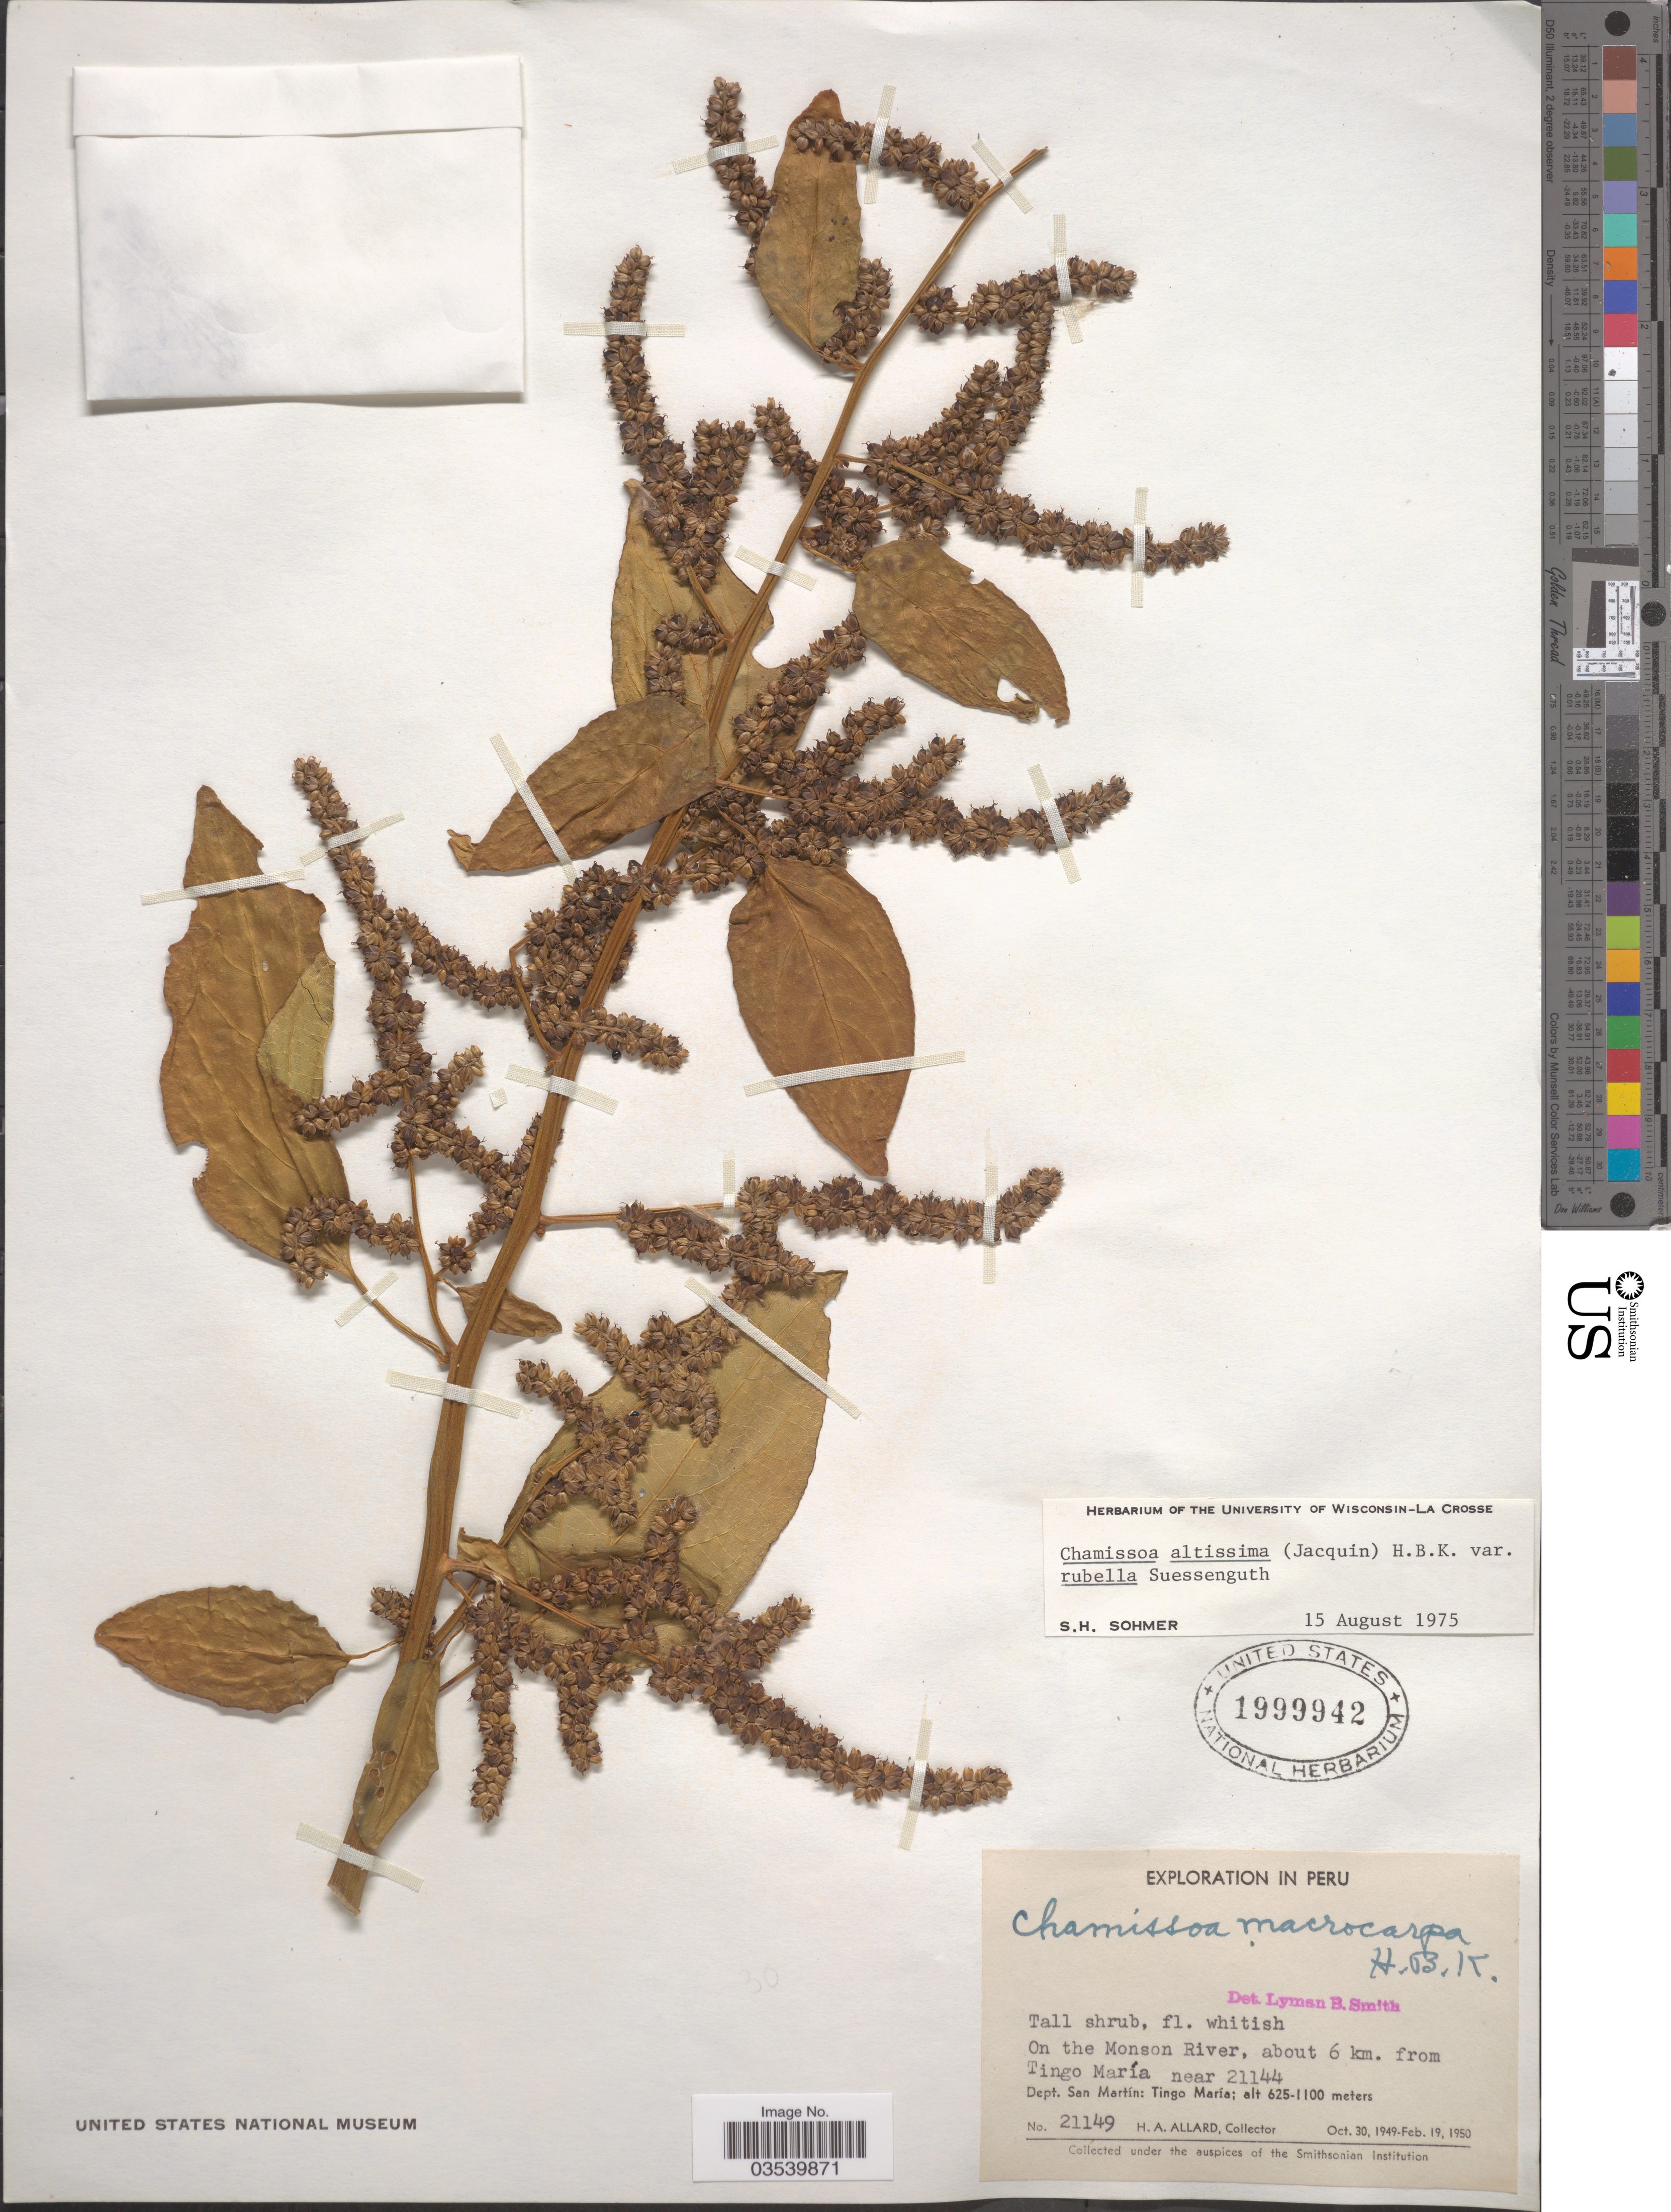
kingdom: Plantae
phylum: Tracheophyta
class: Magnoliopsida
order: Caryophyllales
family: Amaranthaceae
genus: Chamissoa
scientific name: Chamissoa altissima var. rubella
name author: Suess.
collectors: H. A. Allard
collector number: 21149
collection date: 1949-10-30/1950-02-19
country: Peru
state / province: San Martín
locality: On the Monson River, about 6 km. from Tingo María near 21144. Dept. San Martín: Tingo María.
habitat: on the river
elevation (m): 625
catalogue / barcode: US 1999942